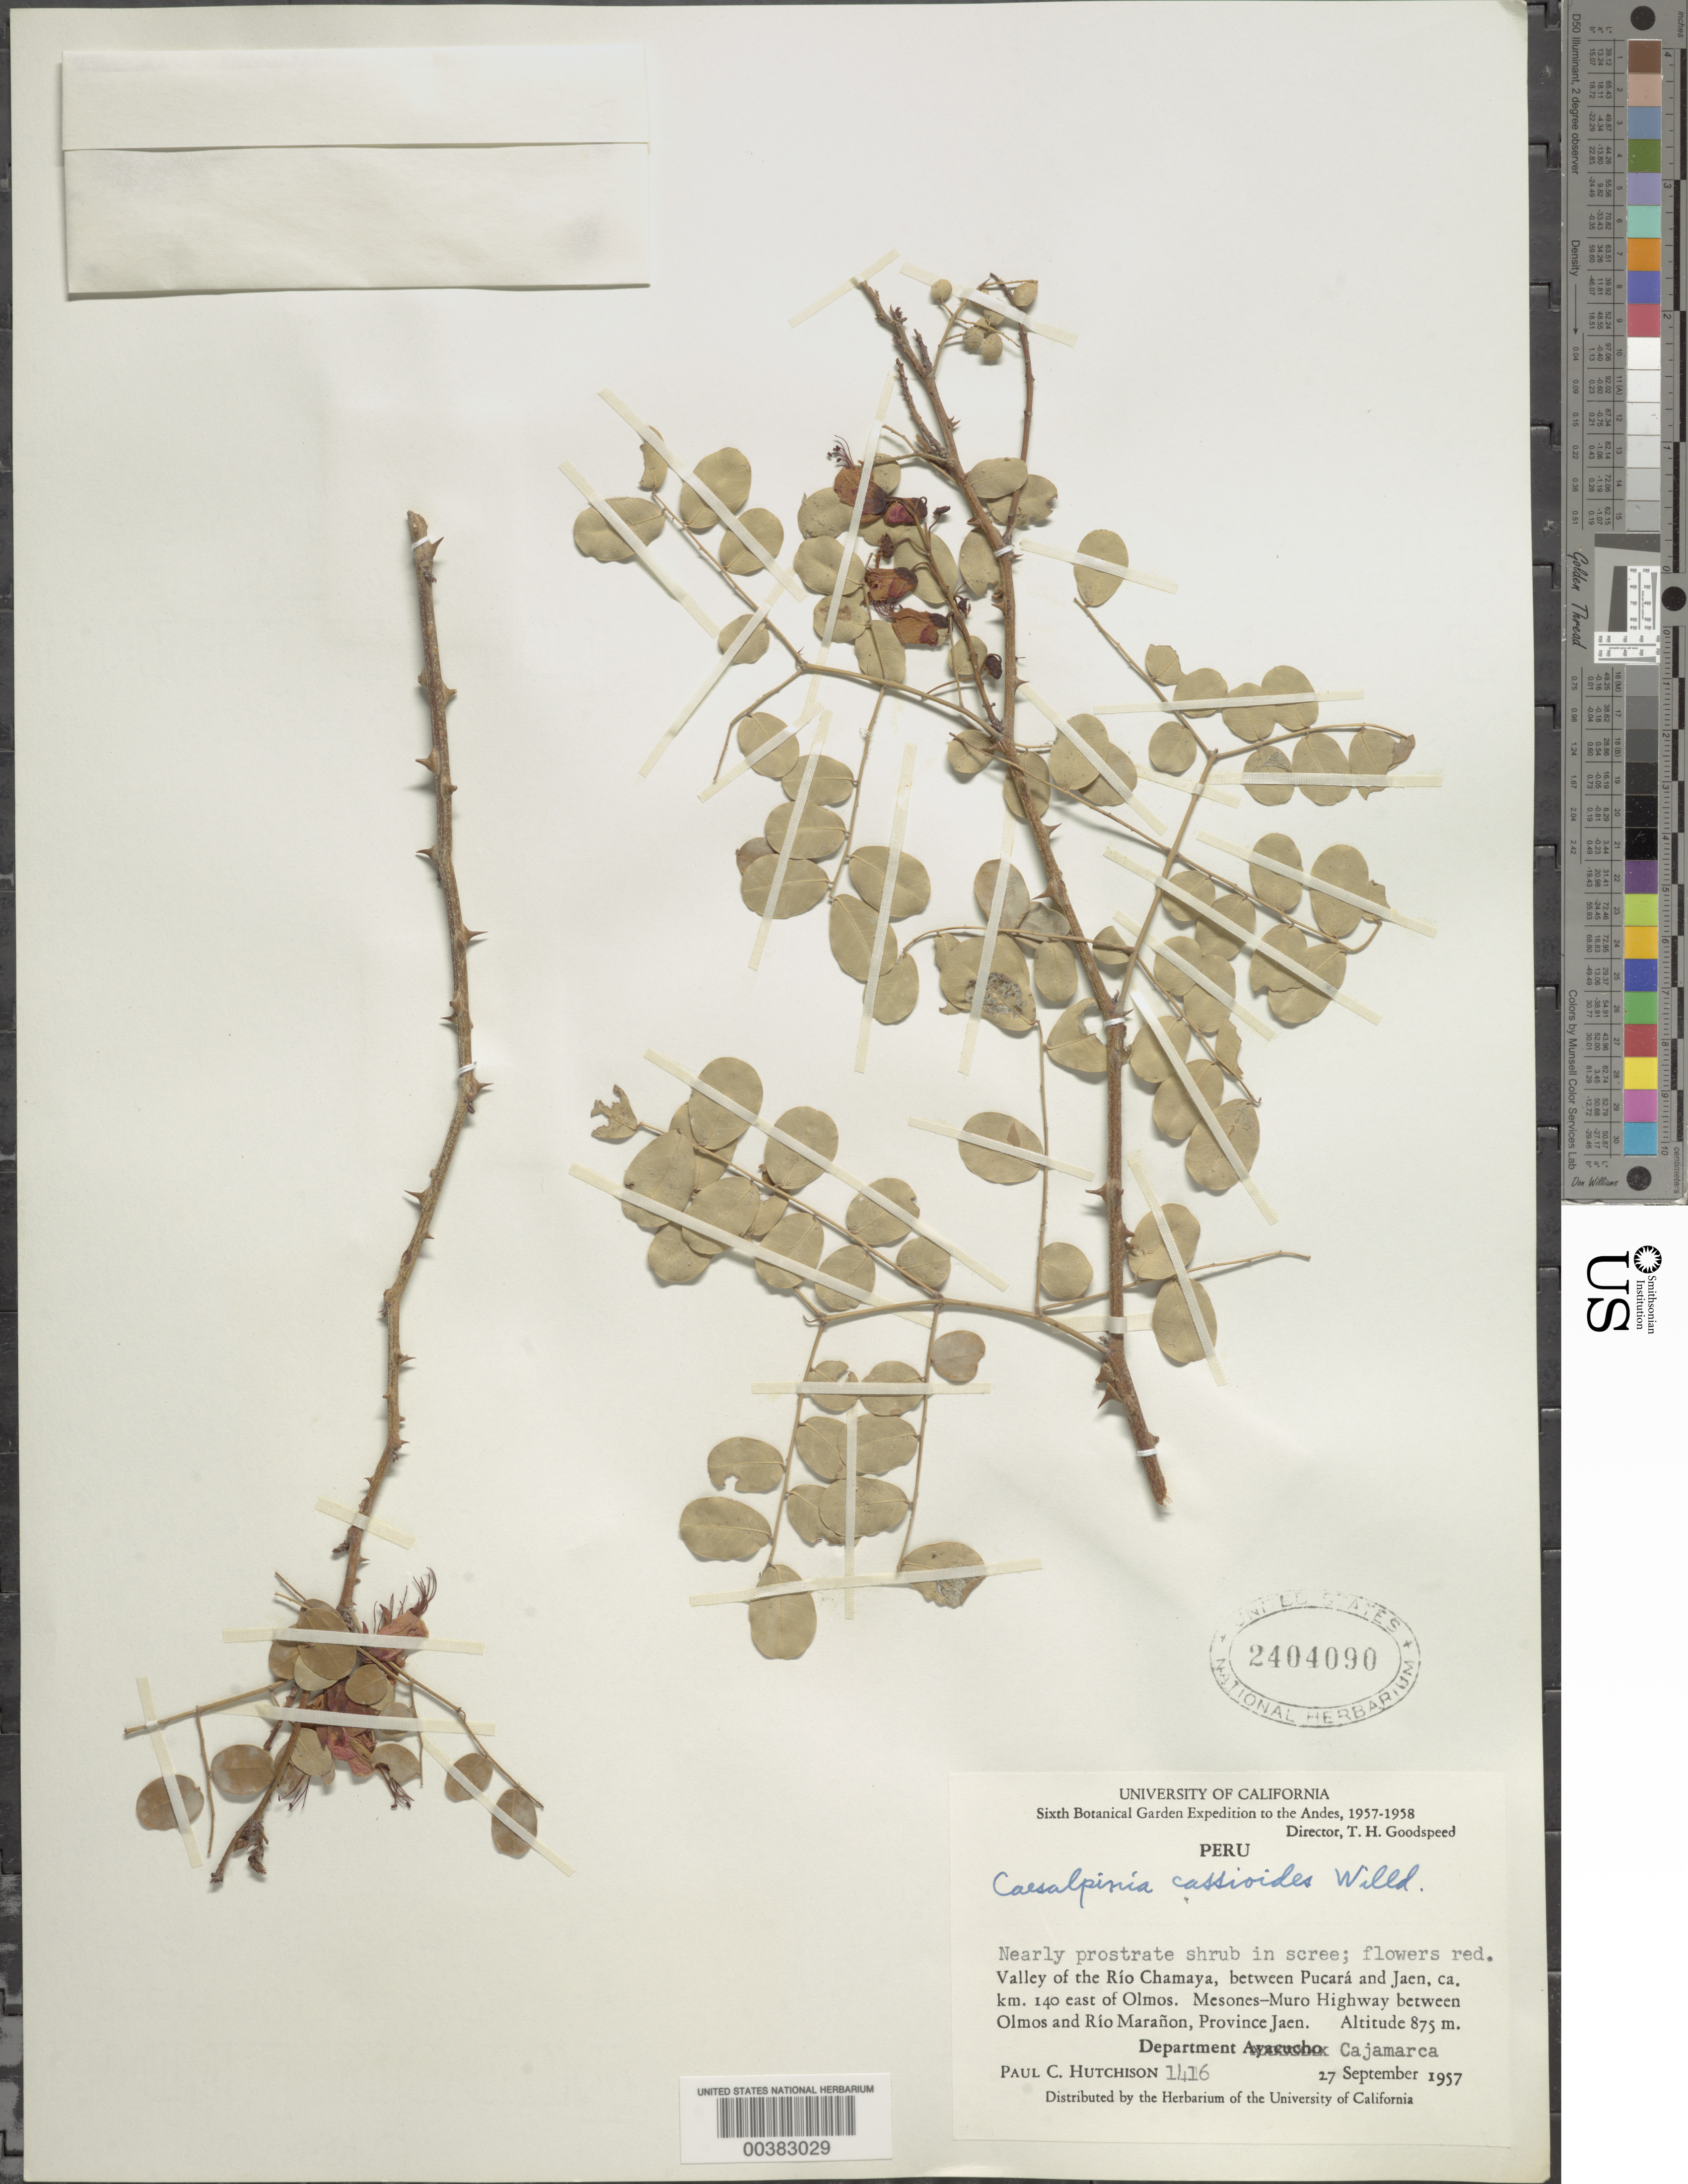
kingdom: Plantae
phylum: Tracheophyta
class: Magnoliopsida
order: Fabales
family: Fabaceae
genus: Caesalpinia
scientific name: Caesalpinia cassioides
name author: Willd.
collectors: P. C. Hutchison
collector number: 1416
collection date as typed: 27 Sep 1957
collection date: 1957-09-27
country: Peru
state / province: Cajamarca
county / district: Jaén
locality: valley of the Río Chamaya, between Pucará and Jaén, ca. km 140 E of Olmos, Mesones Muro Highway between Olmos and Río Maranon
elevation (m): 875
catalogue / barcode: US 2404090